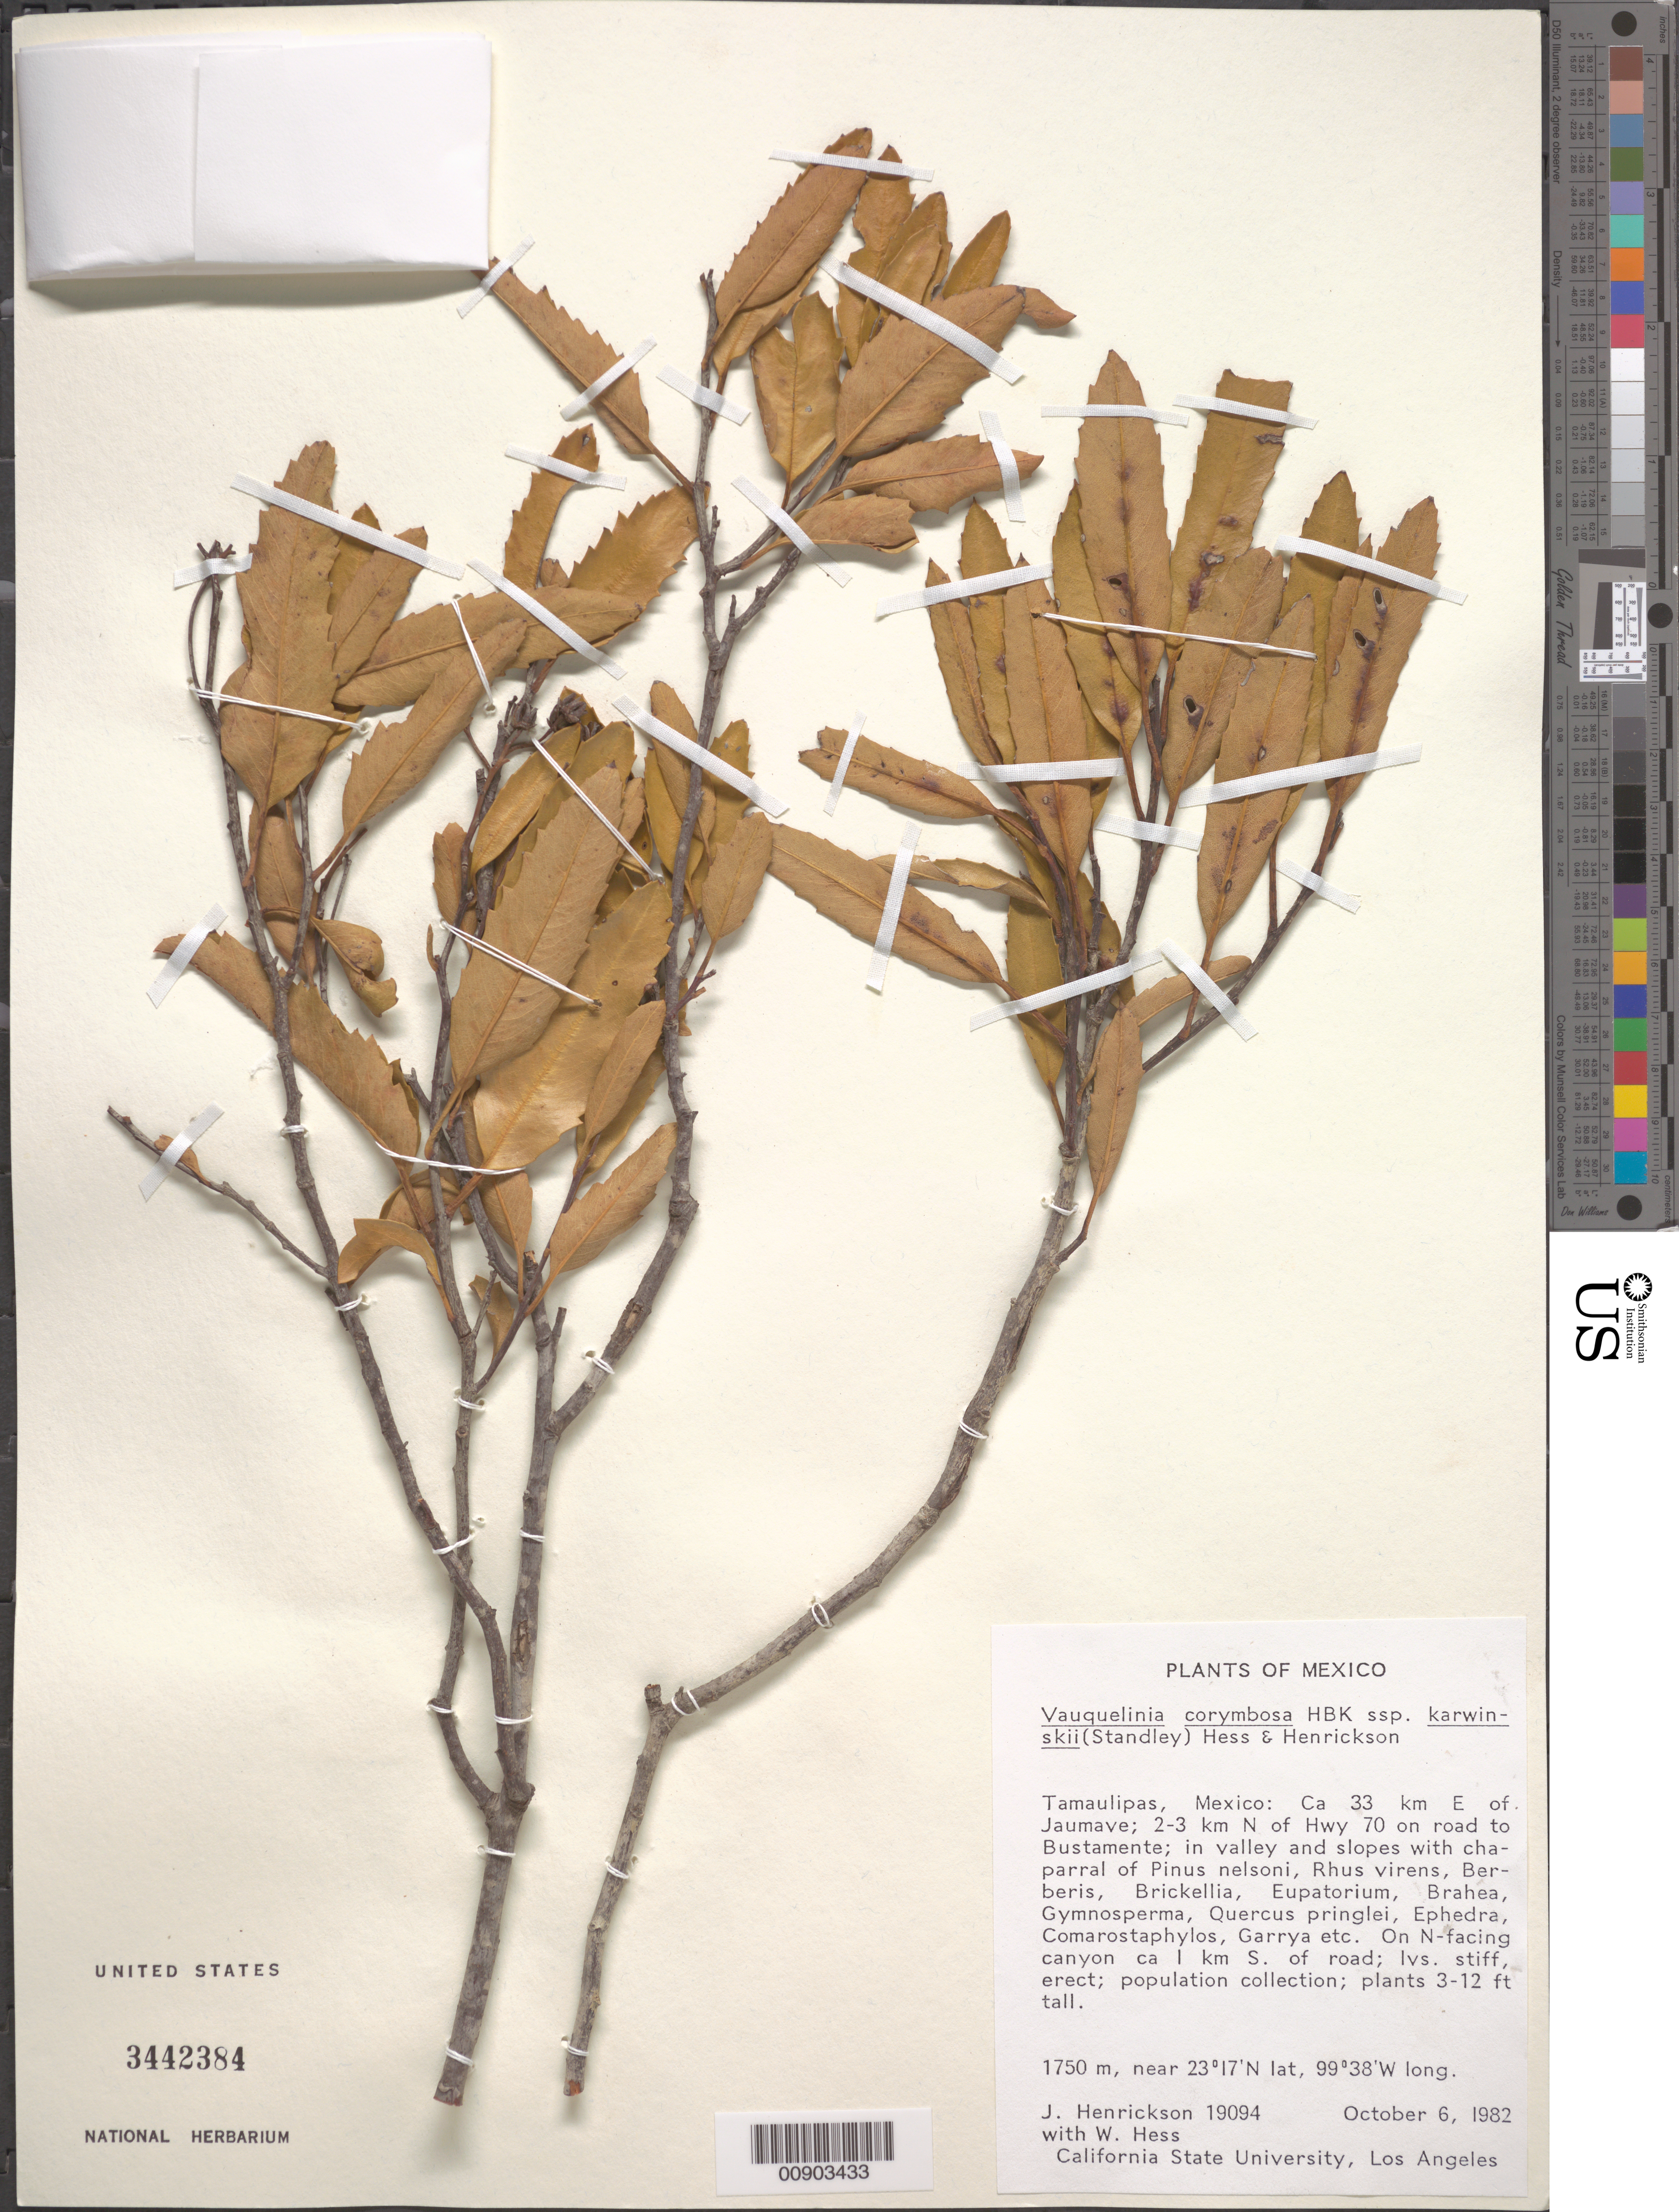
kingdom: Plantae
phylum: Tracheophyta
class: Magnoliopsida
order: Rosales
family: Rosaceae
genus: Vauquelinia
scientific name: Vauquelinia corymbosa subsp. karwinskyi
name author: (Maxim.) W.J. Hess & Henrickson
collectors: J. Henrickson & W. Hess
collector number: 19094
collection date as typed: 06 Oct 1982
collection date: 1982-10-06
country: Mexico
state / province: Tamaulipas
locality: Tamaulipas, ca. 33 km. E of Jaumave; 2-3 km. N of Hwy 70 on road to Bustamente. On N-facing canyon ca. 1 km S of road.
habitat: On N-facing canyon. In valley and slopes with chaparral of Pinus nelsoni, Rhus virens, Berberis, ..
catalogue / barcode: US 3442384